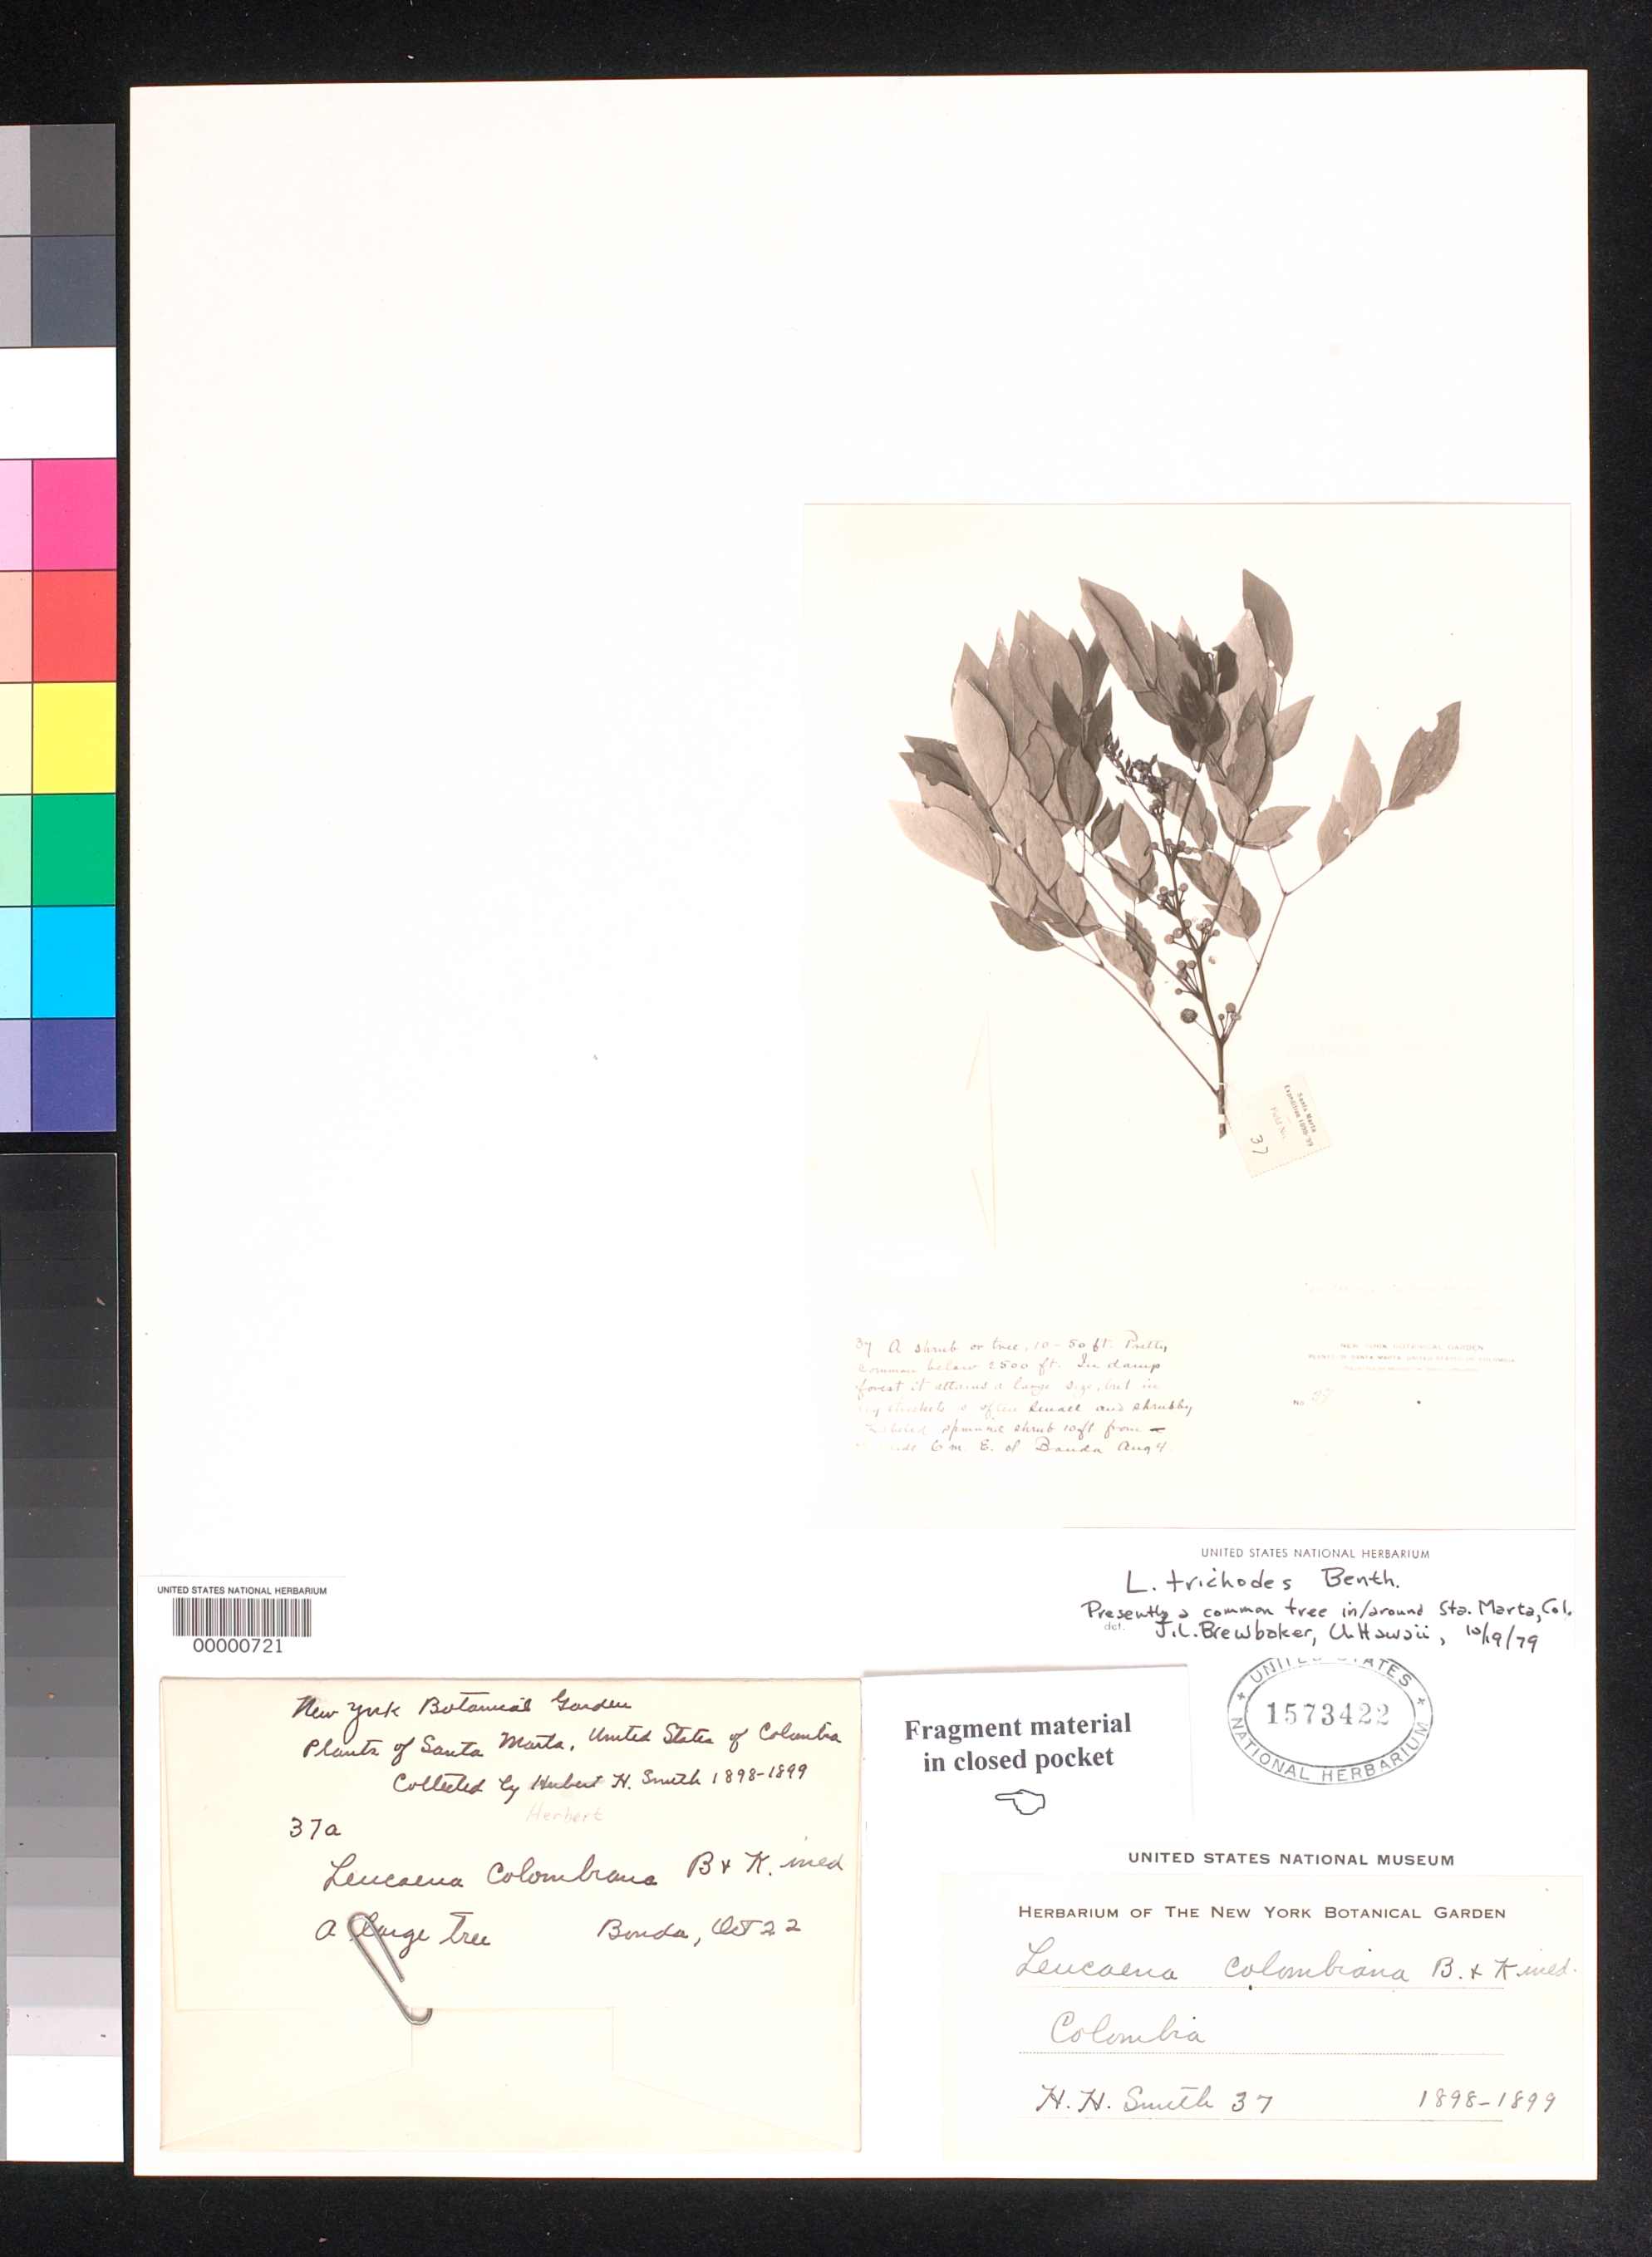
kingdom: Plantae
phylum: Tracheophyta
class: Magnoliopsida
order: Fabales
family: Fabaceae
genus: Leucaena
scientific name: Leucaena colombiana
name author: Britton & Rose in Britton & Killip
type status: Type Fragment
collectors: Herbert H. Smith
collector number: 37a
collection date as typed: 22 Oct 1898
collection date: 1898-10-22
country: Colombia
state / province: Magdalena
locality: Santa Marta, N of Bonda.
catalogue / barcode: US 1573422